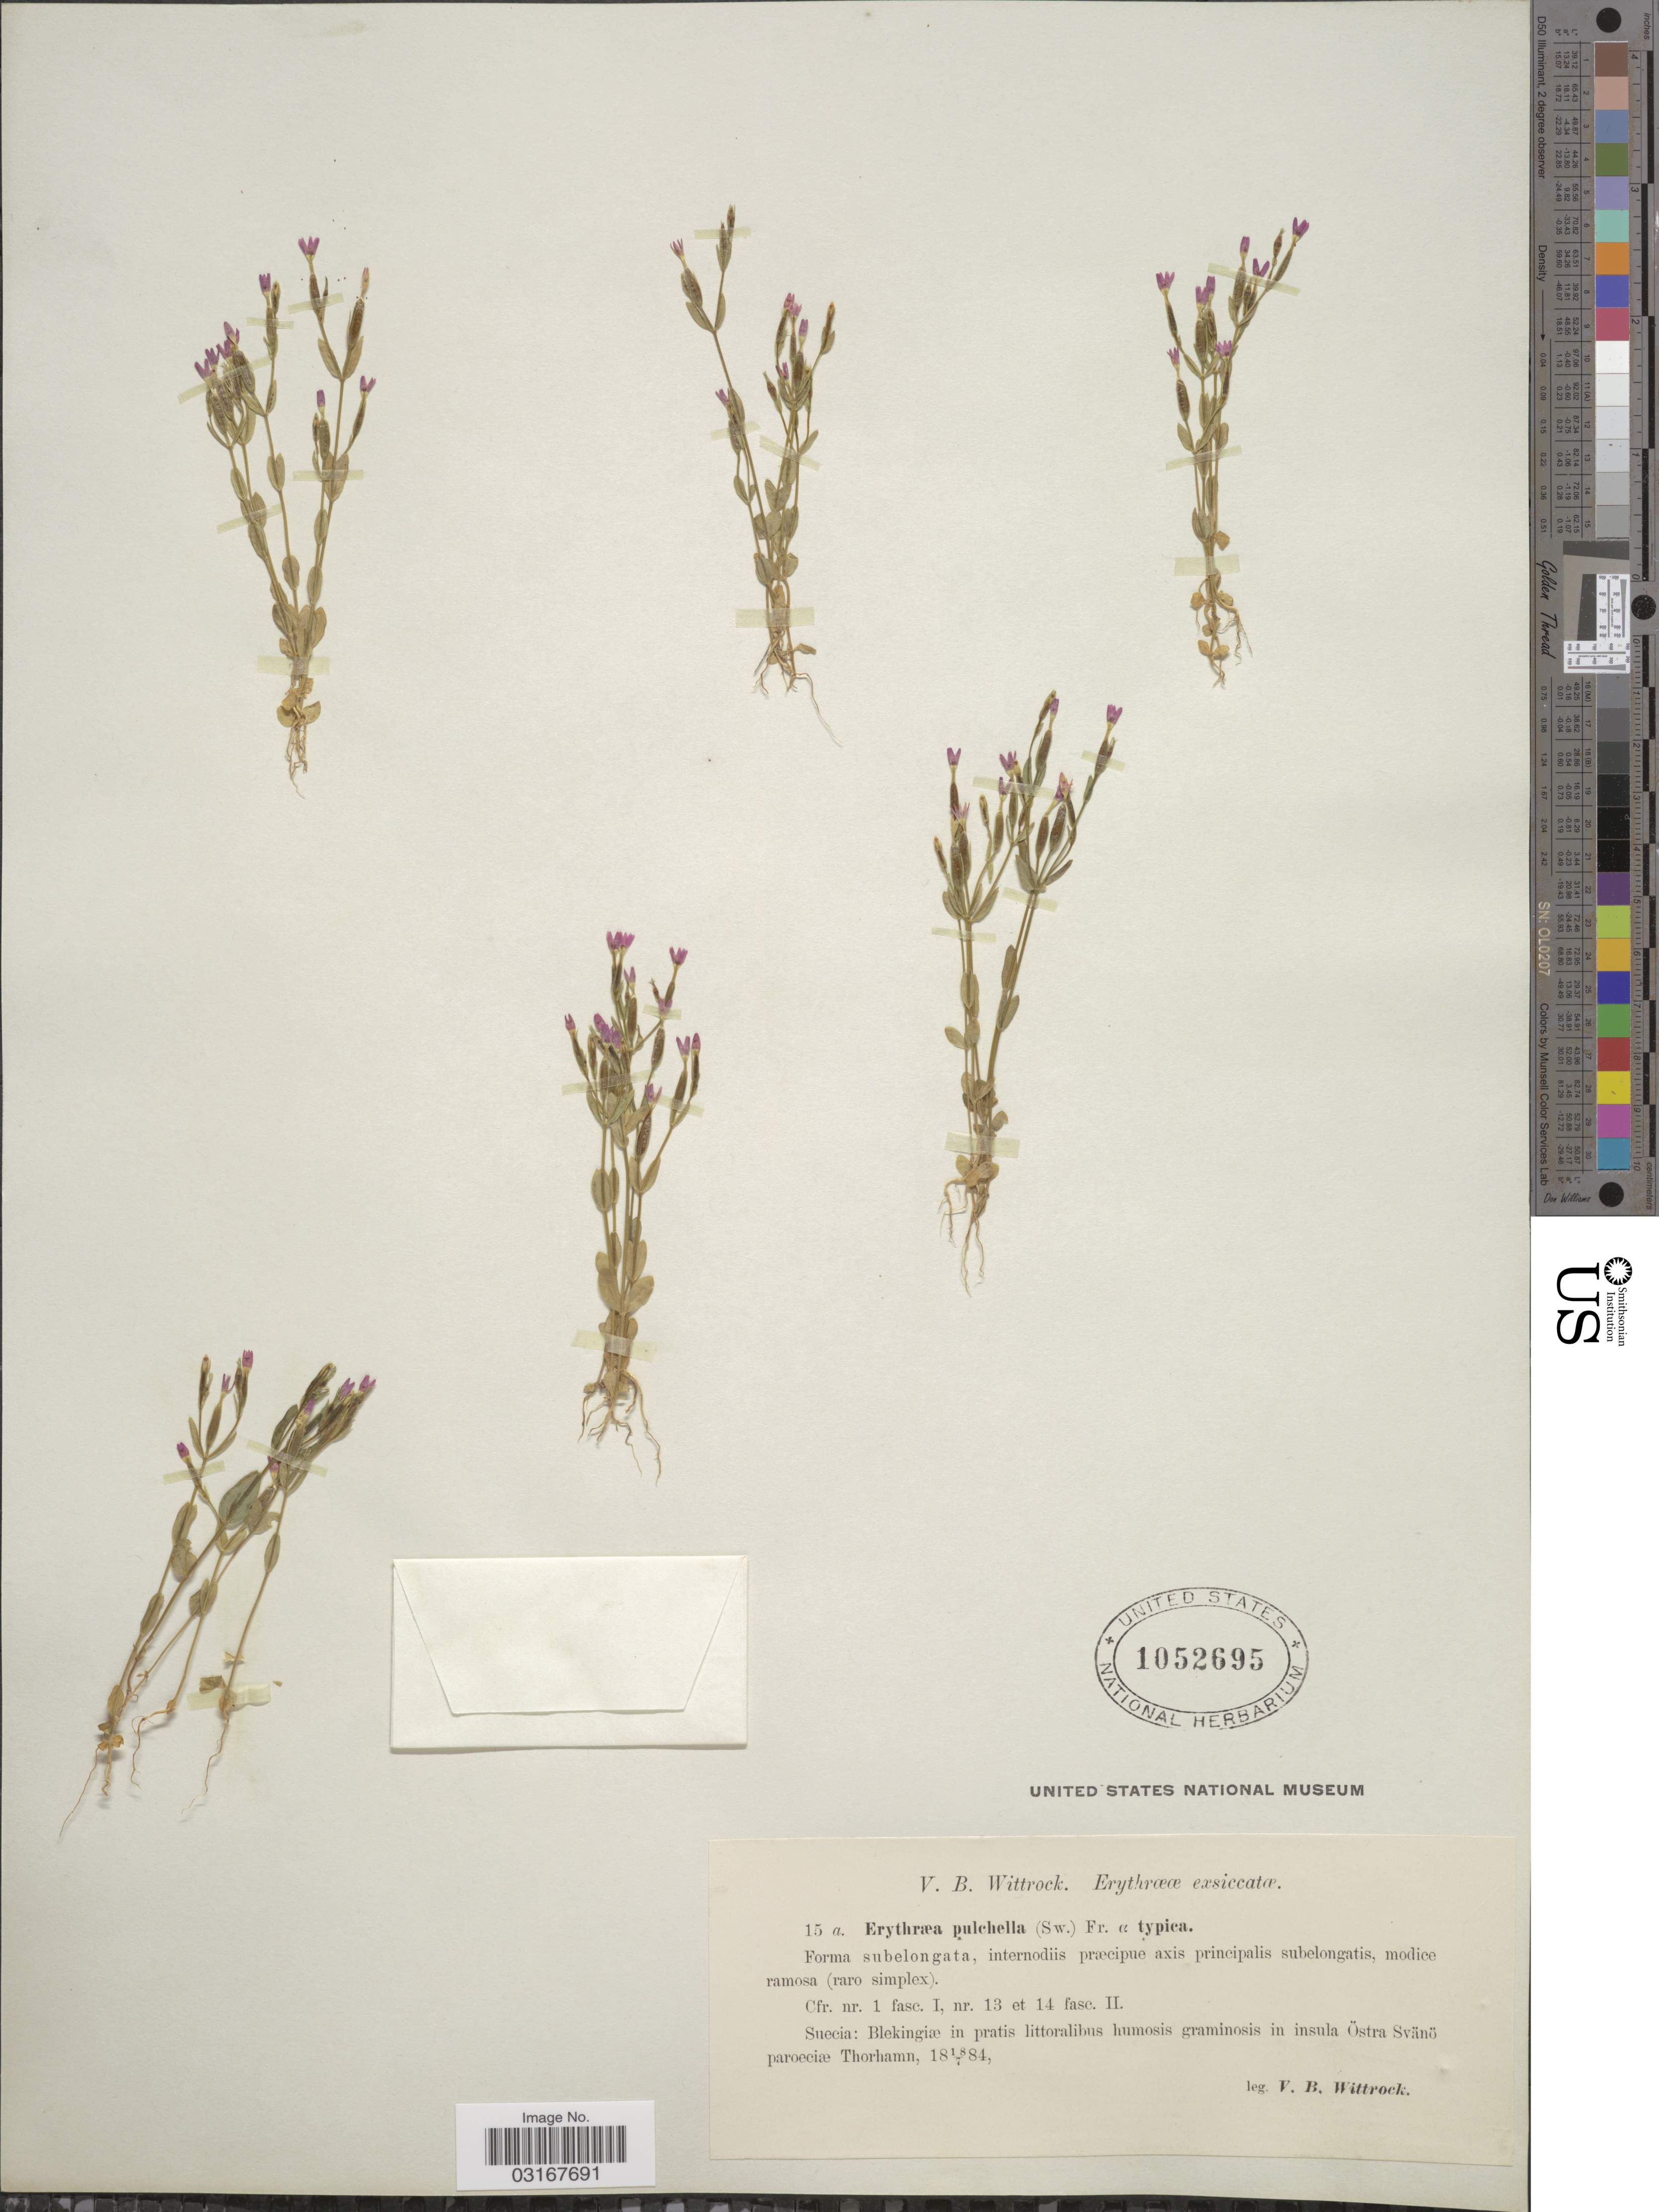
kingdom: Plantae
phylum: Tracheophyta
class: Magnoliopsida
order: Gentianales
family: Gentianaceae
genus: Centaurium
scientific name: Centaurium pulchellum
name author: (Sw.) Druce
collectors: V. Wittrock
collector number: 15a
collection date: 1884-07-18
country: Sweden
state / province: Blekinge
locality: Suecia: Blekingiæ in pratis littoralibus humosis graminosis in insula Östra Svänö paroeciæ Thorhamn.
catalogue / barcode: US 1052695